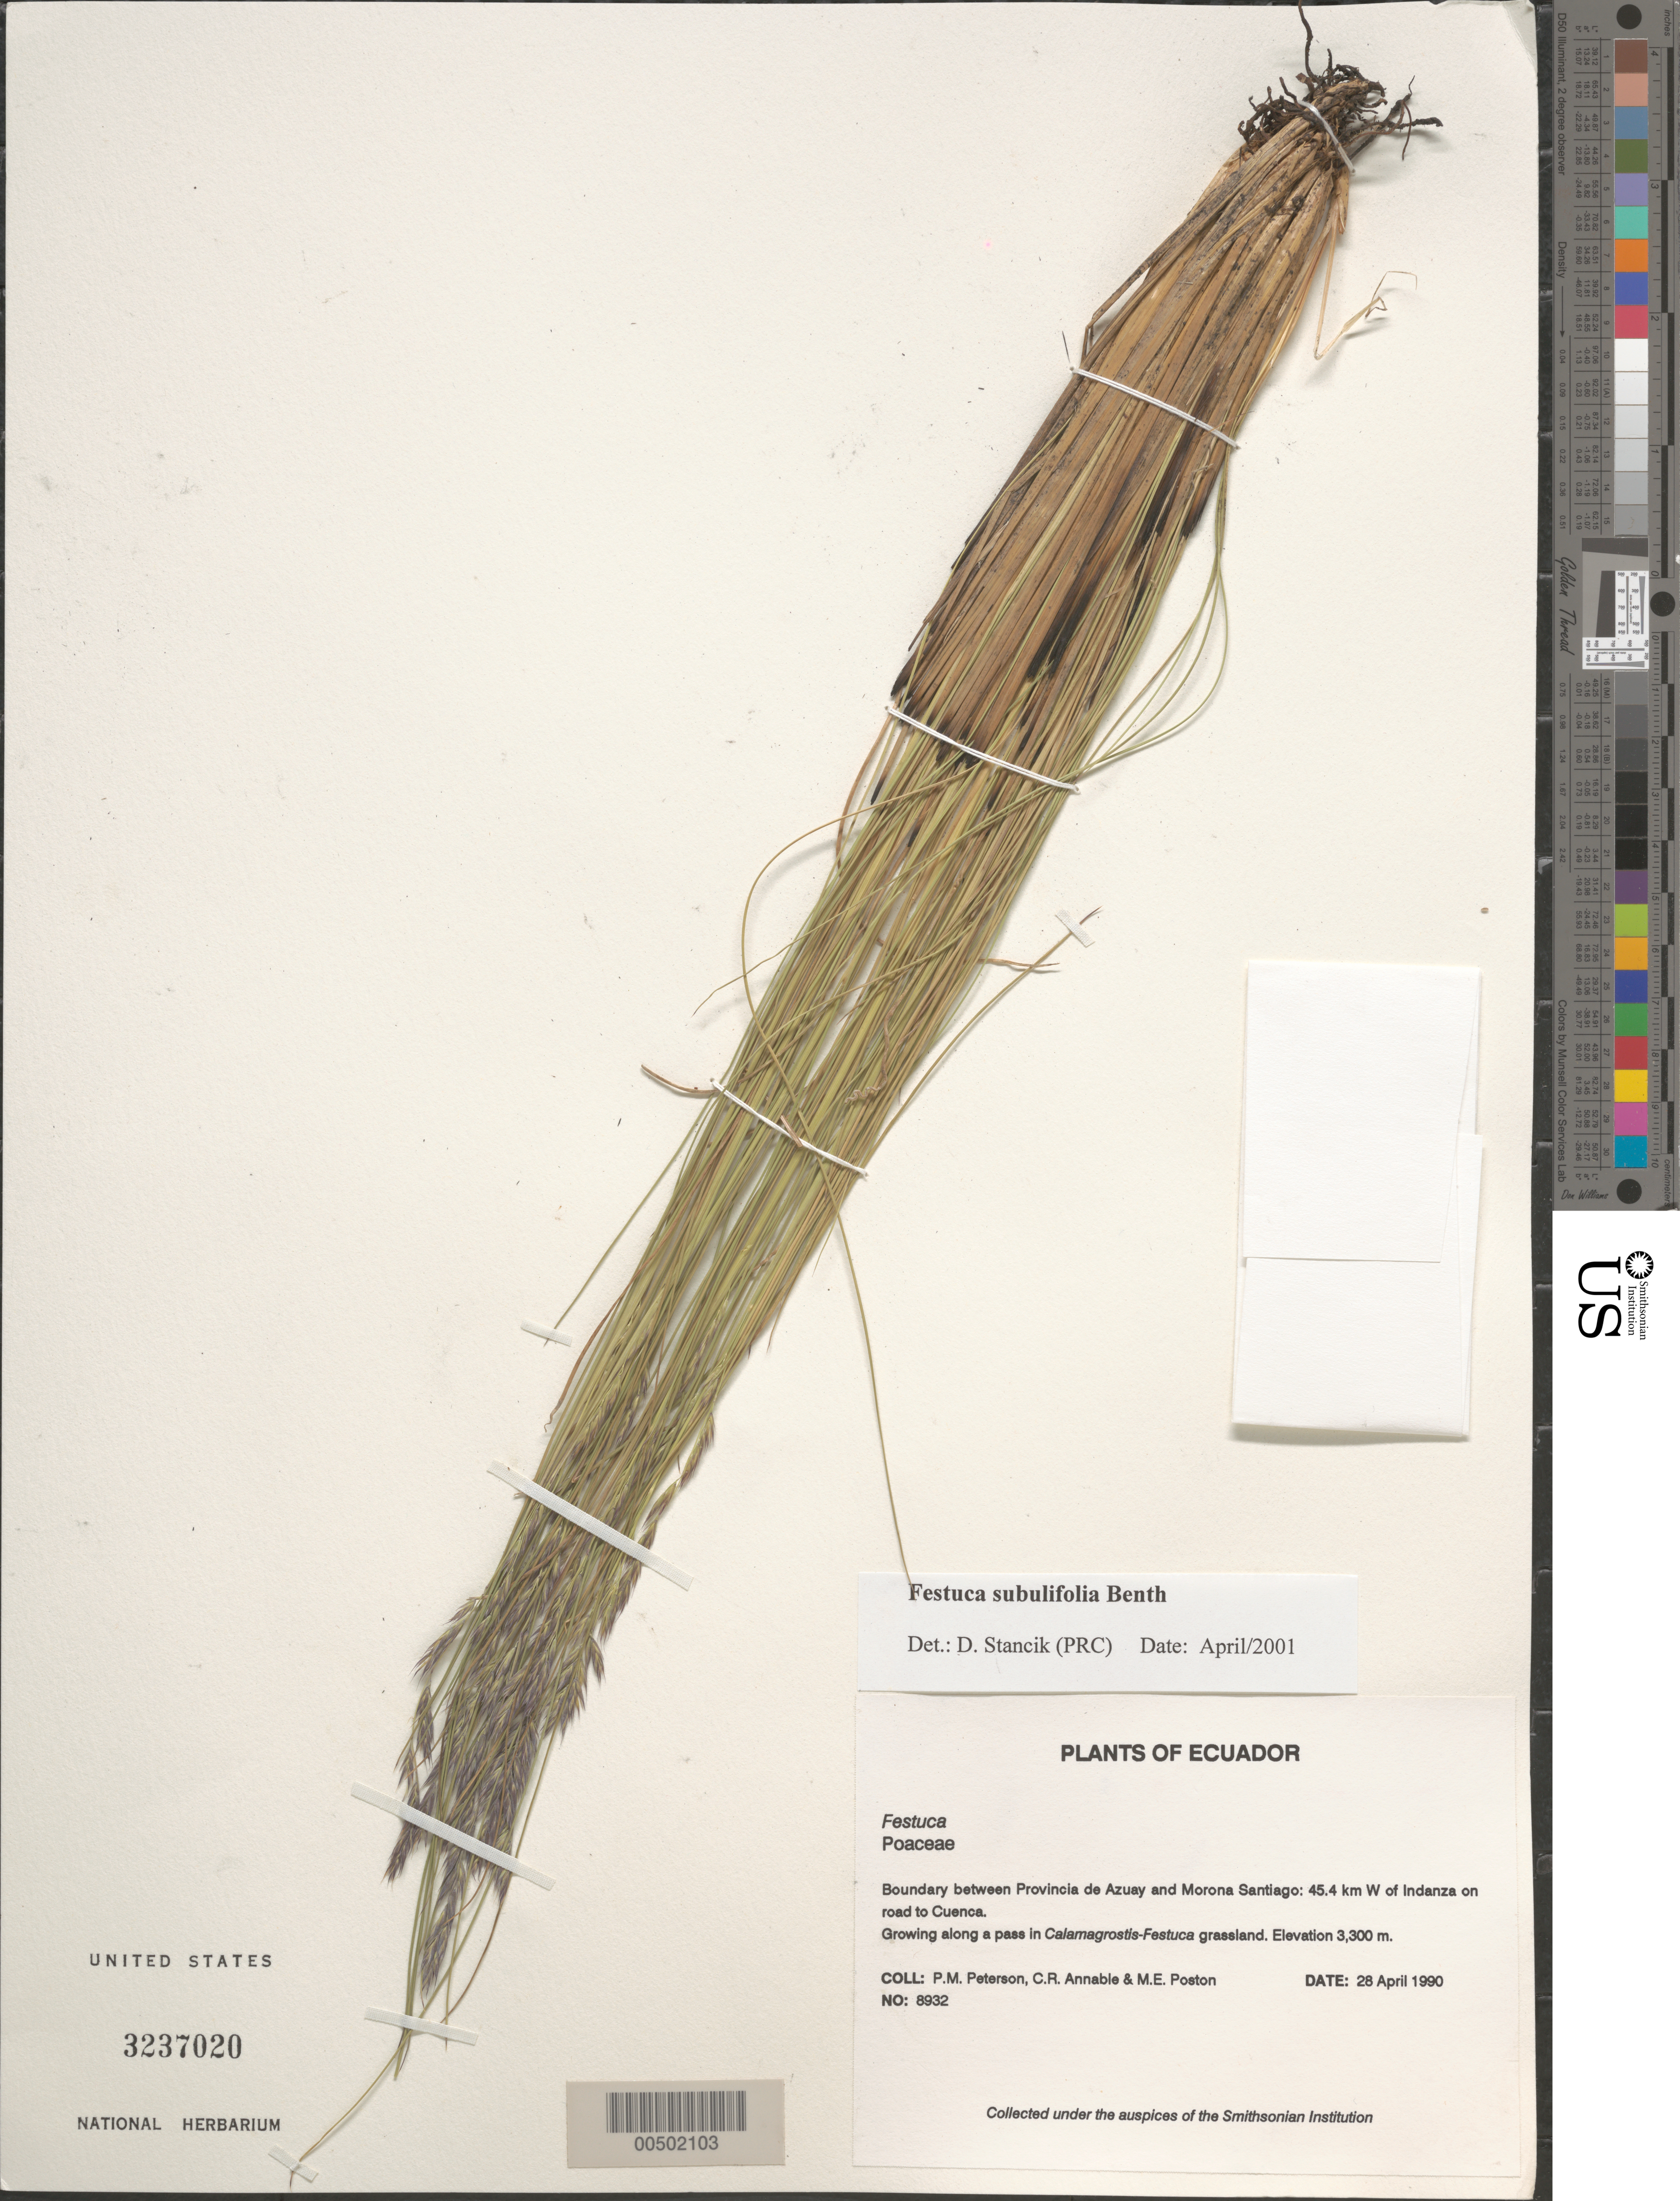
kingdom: Plantae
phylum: Tracheophyta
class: Liliopsida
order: Poales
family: Poaceae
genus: Festuca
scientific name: Festuca subulifolia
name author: Benth.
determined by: Stancik, D.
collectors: P. M. Peterson, C. R. Annable & M. Poston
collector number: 08932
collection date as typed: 28 Apr 1990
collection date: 1990-04-28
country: Ecuador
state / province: Azuay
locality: Boundary between Provincia de Azuay and Morona Santiago: 45.4 km W ofIndanza on road to Cuenca.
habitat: Growing along a pass in Calamagrostis-Festuca grassland.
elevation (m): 3300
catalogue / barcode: US 3237020